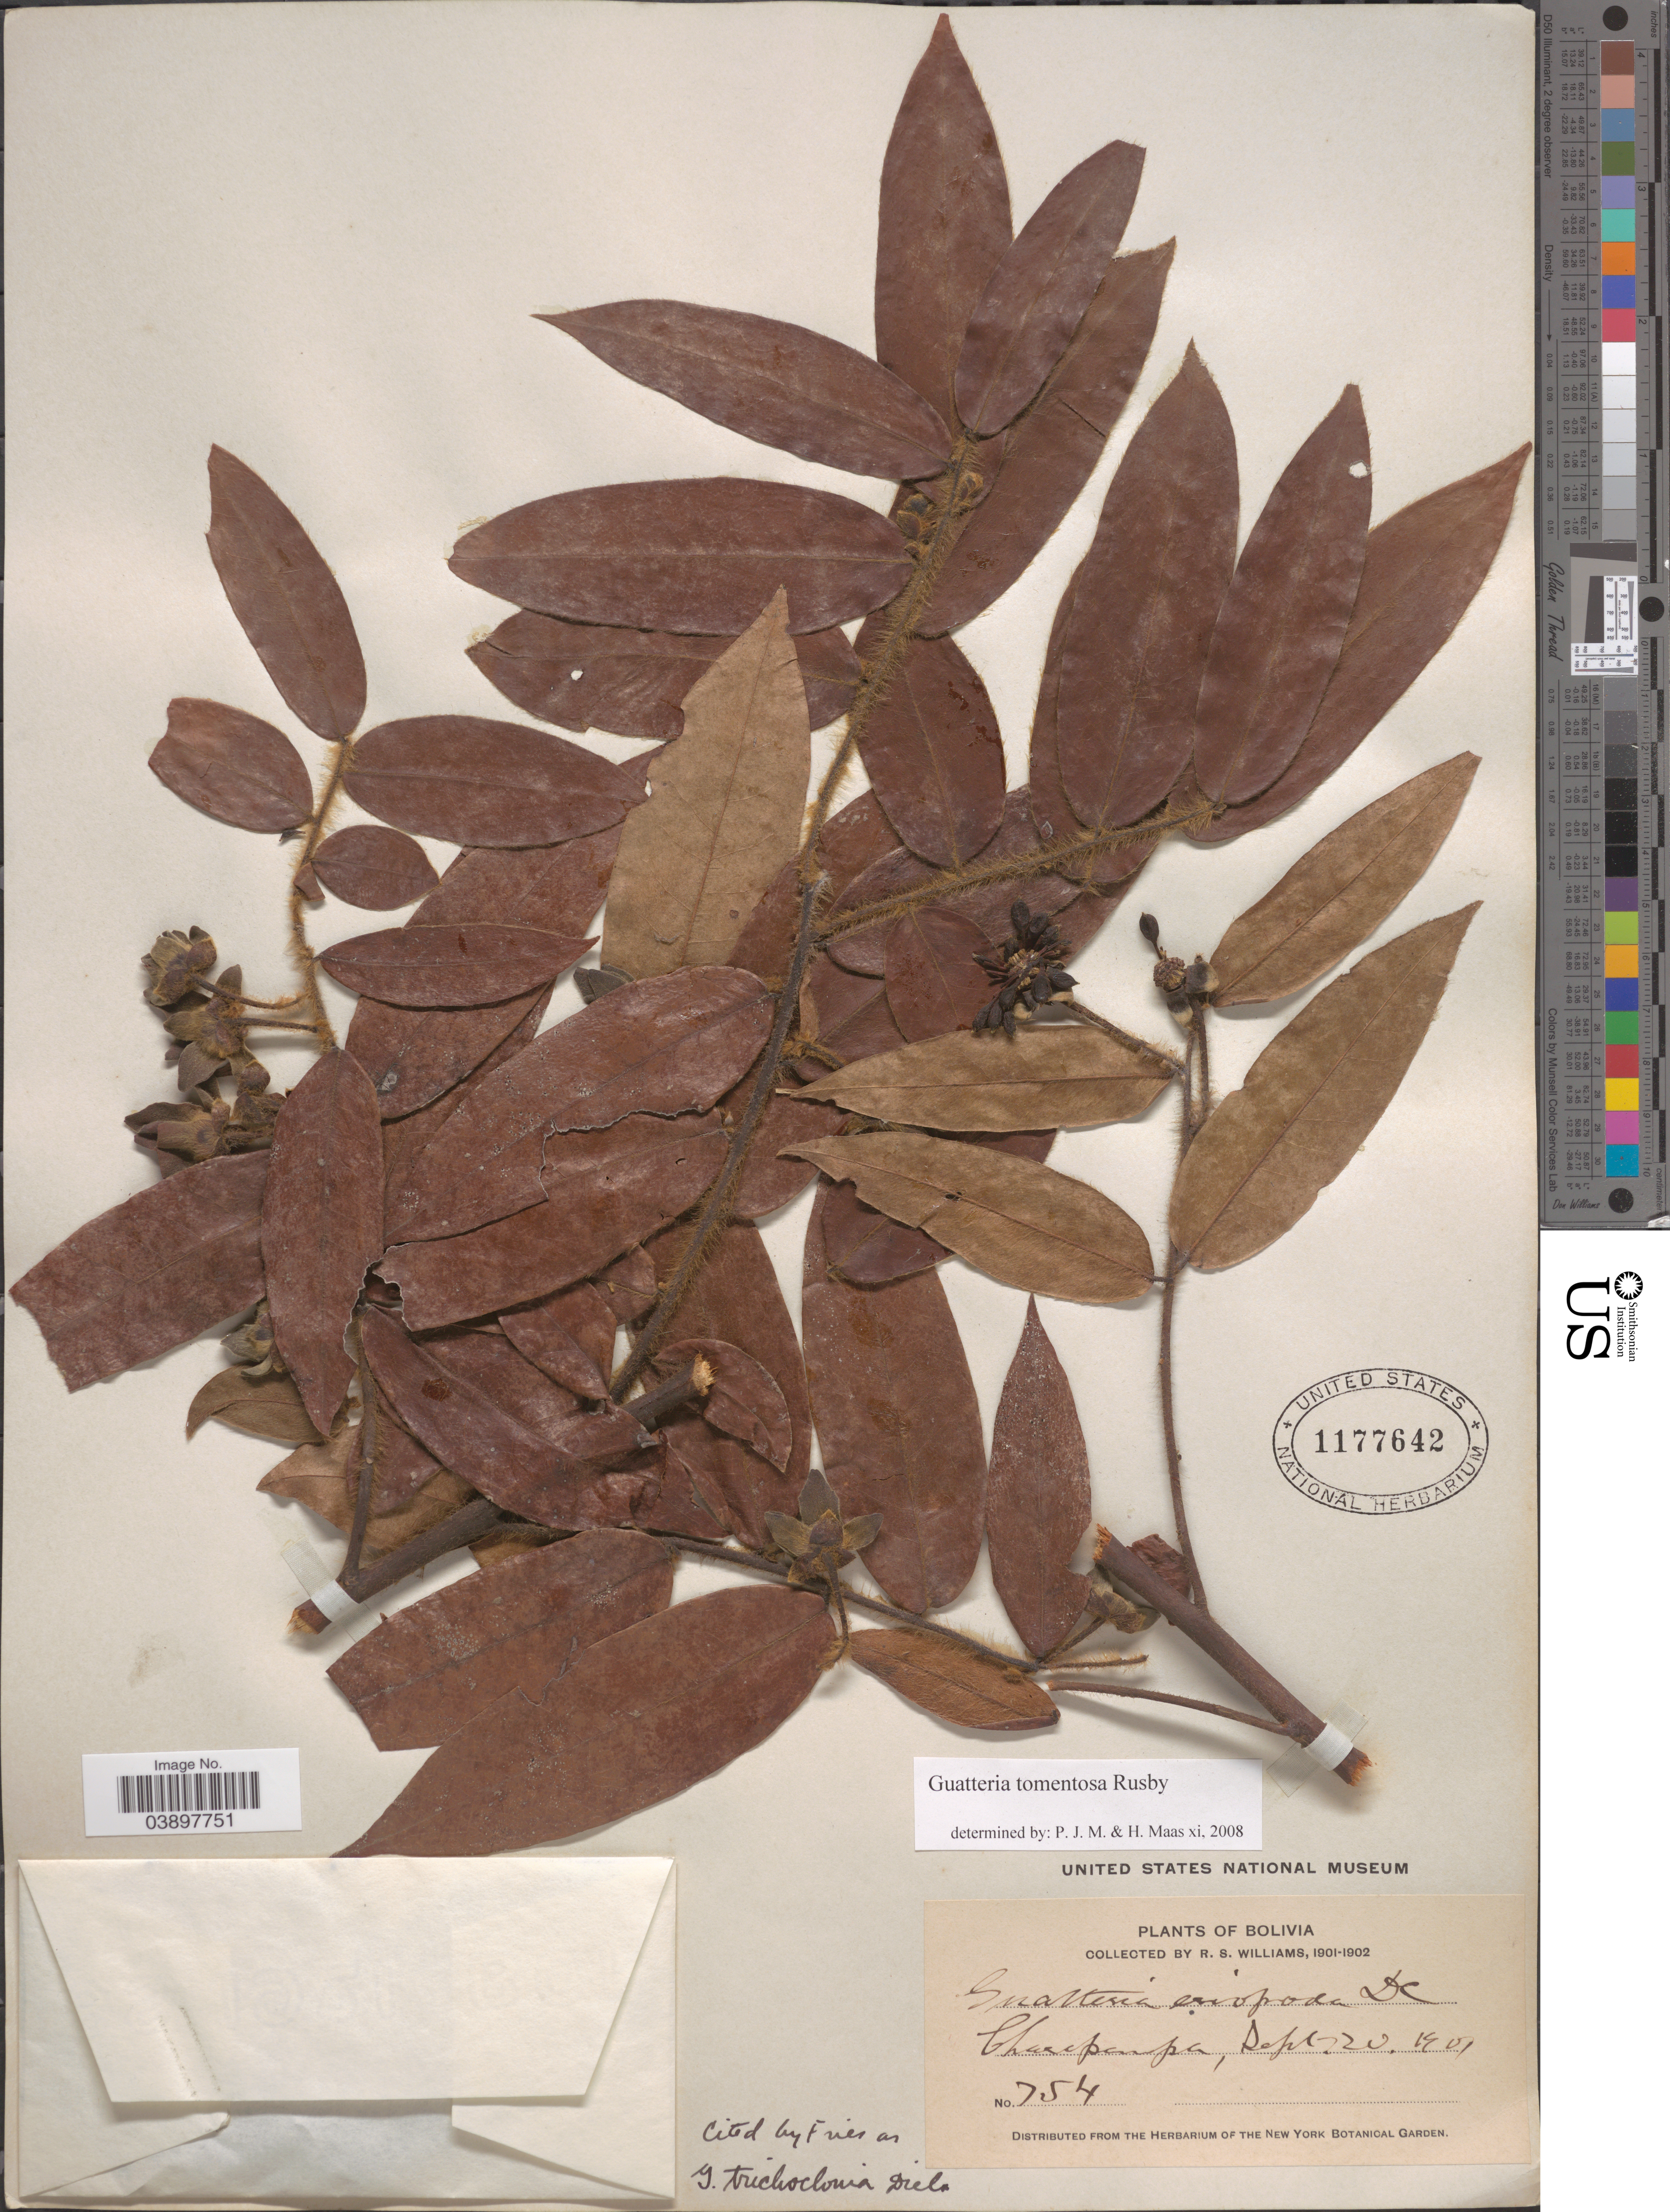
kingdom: Plantae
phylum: Tracheophyta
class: Magnoliopsida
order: Magnoliales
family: Annonaceae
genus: Guatteria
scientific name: Guatteria tomentosa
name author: Rusby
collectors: R. S. Williams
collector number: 754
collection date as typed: Sep. 20, 1901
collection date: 1901-09-20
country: Bolivia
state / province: La Páz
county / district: Larecaja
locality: Charopampa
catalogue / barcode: US 1177642